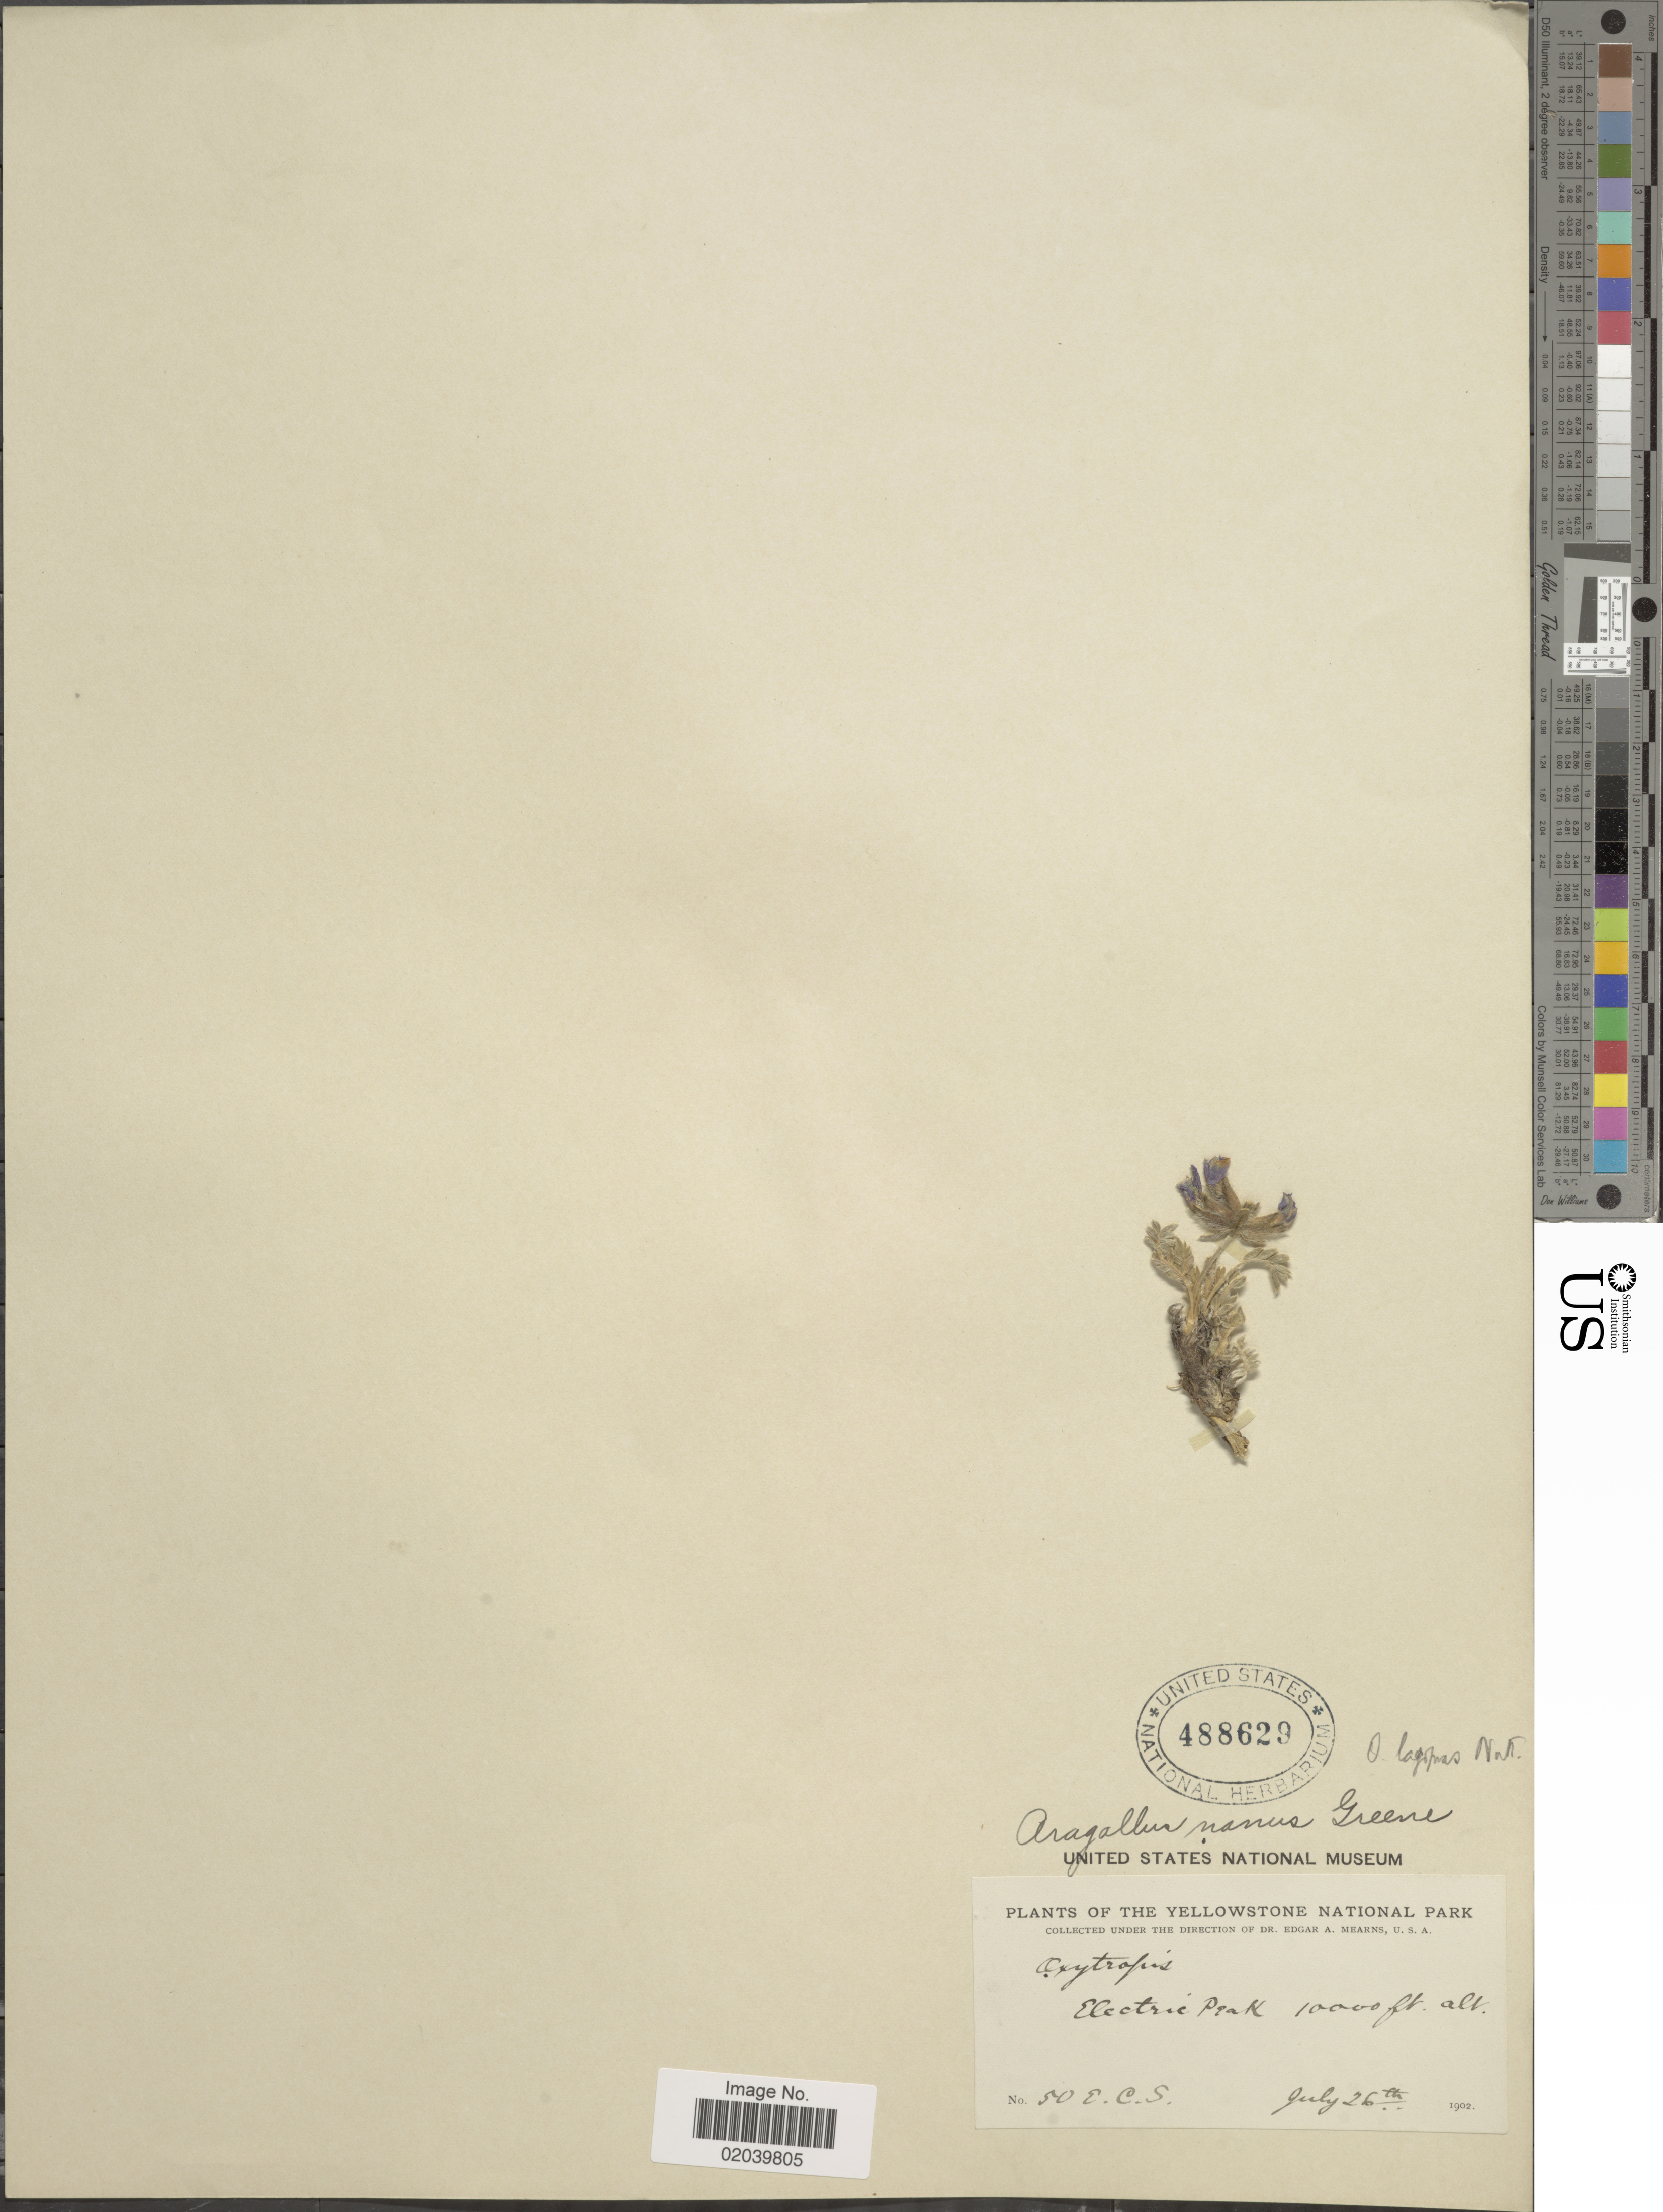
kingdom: Plantae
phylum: Tracheophyta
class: Magnoliopsida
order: Fabales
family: Fabaceae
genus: Oxytropis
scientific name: Oxytropis lagopus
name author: Nutt.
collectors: E. C. Smith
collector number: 50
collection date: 1902-07-26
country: United States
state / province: Montana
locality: Yellowstone National Park. Electric Peak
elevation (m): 3048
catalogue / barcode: US 488629